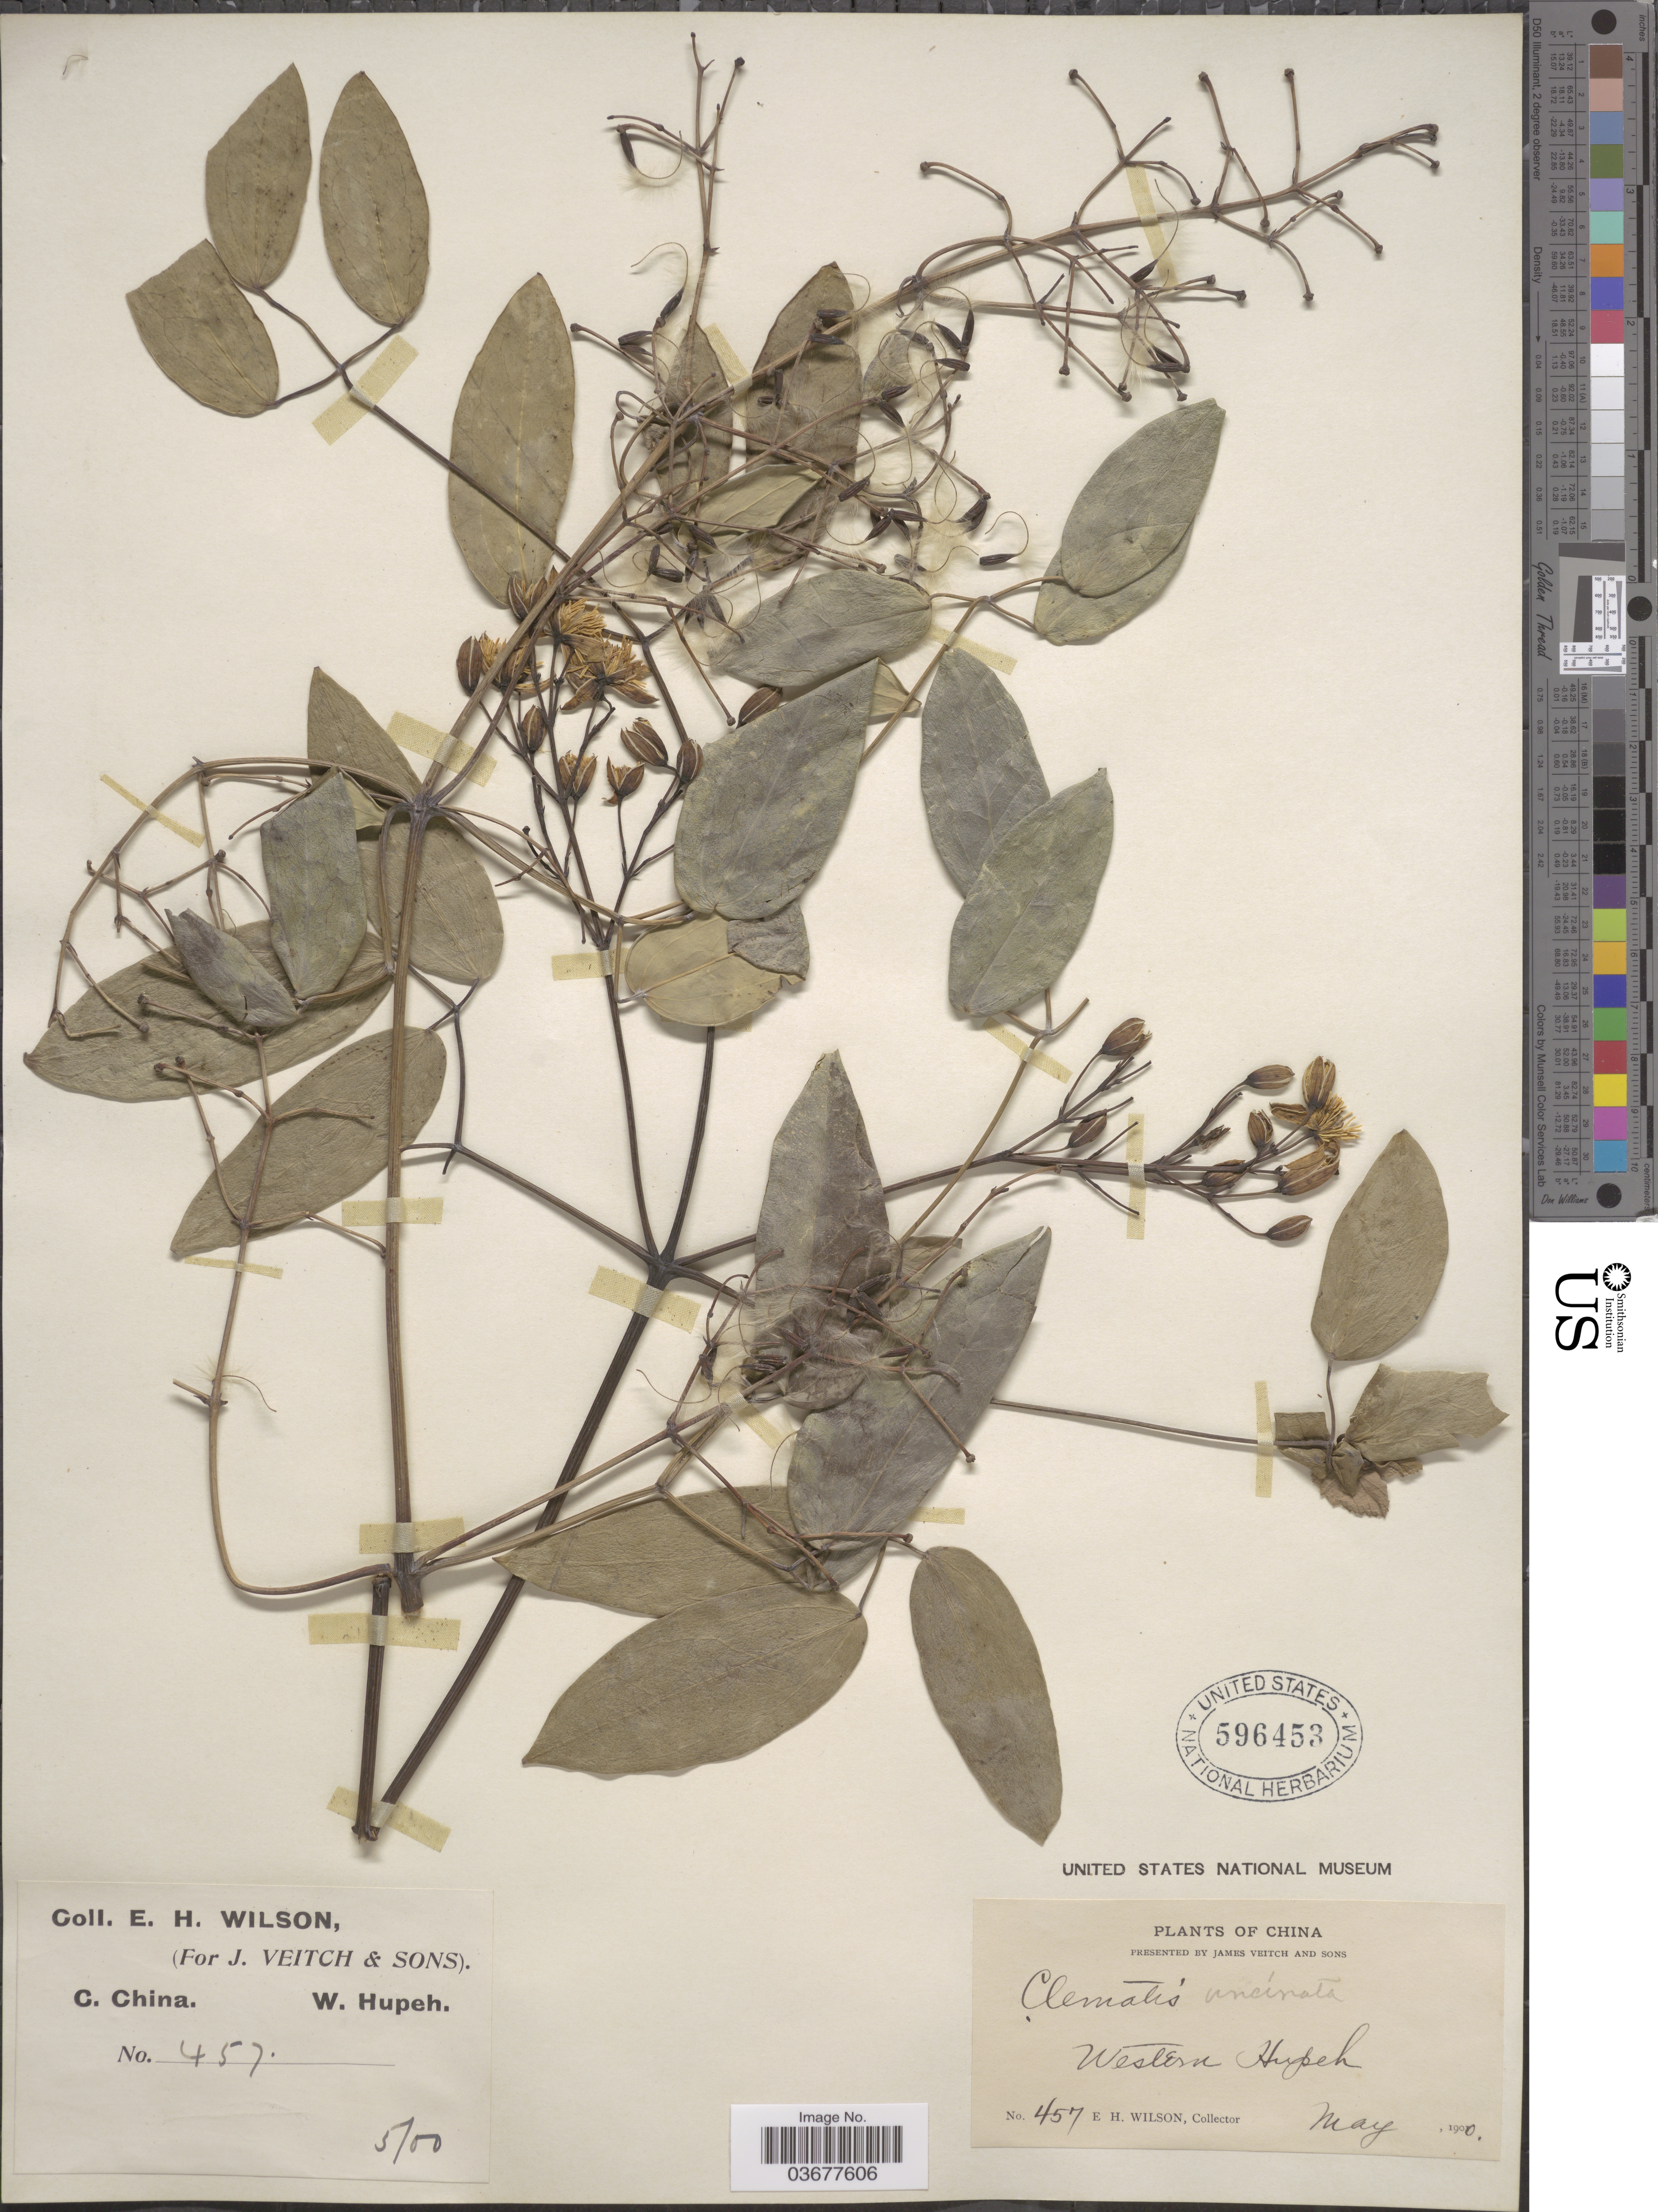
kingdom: Plantae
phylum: Tracheophyta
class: Magnoliopsida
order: Ranunculales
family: Ranunculaceae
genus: Clematis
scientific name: Clematis uncinata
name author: Champ. ex Benth.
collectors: E. Wilson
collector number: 457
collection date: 1900-05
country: China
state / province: Hubei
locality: C. China. Western Hupeh.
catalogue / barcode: US 596453